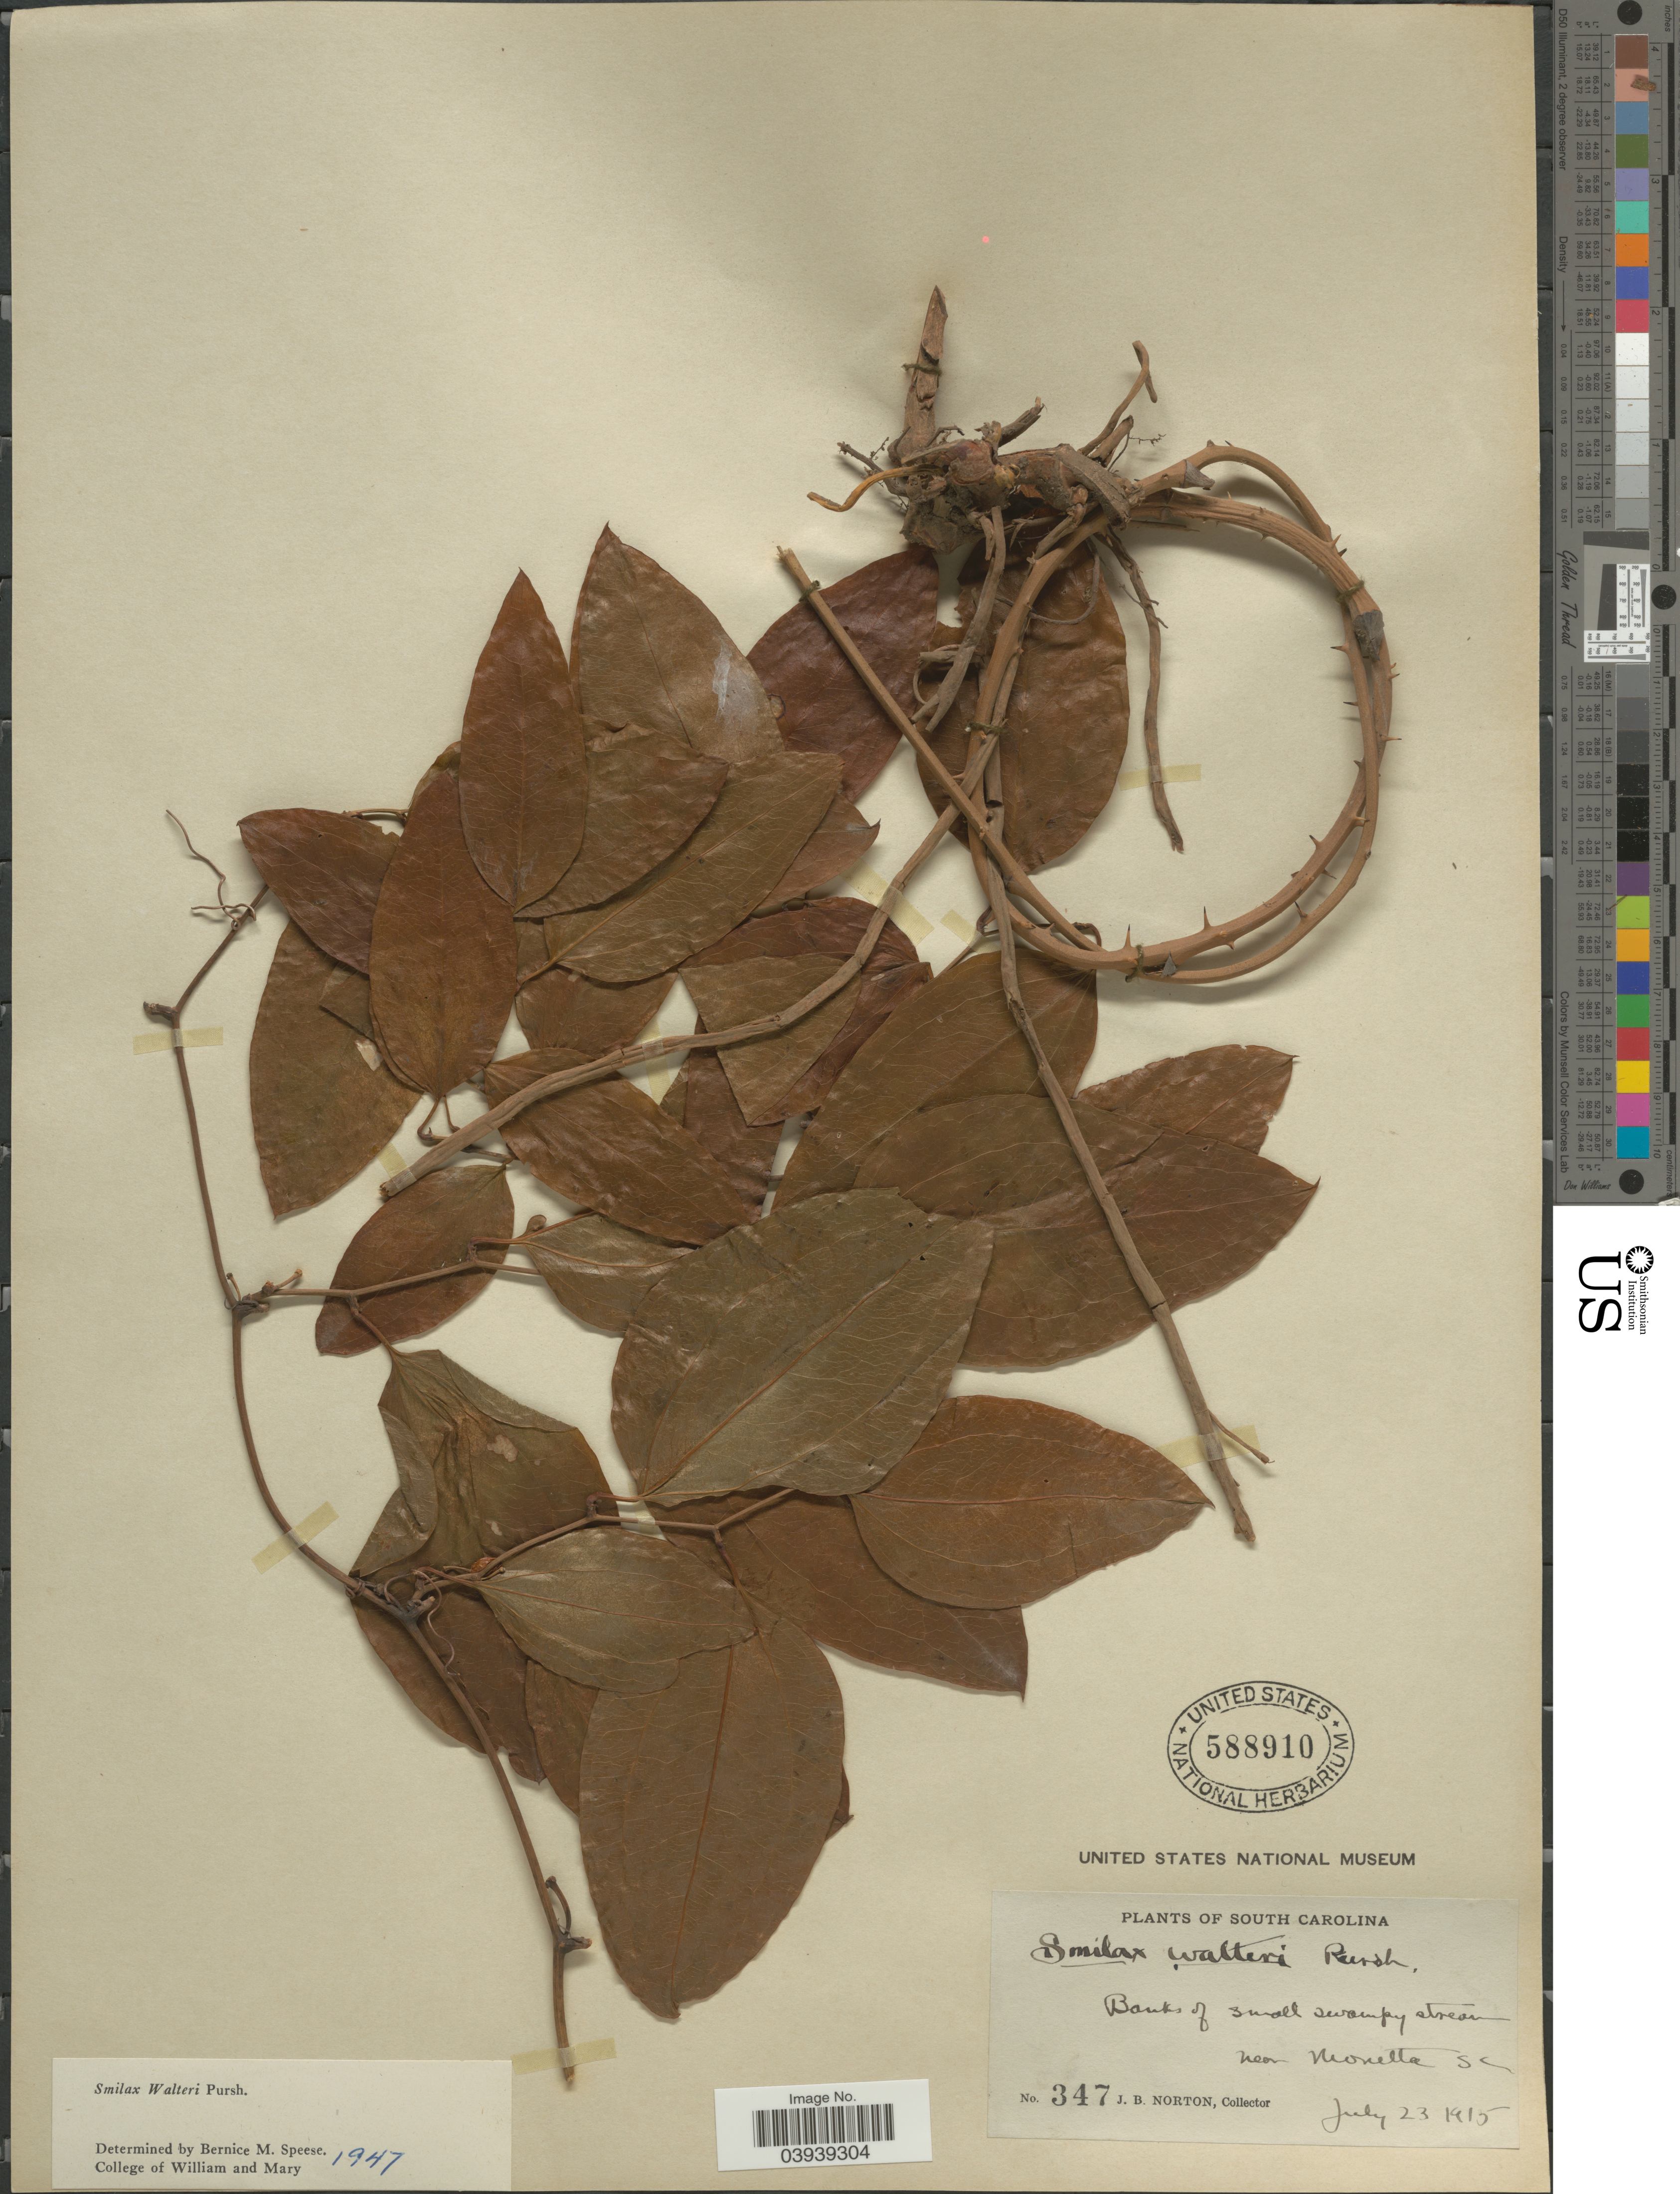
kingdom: Plantae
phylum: Tracheophyta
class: Liliopsida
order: Liliales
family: Smilacaceae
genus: Smilax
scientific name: Smilax walteri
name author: Pursh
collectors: J. B. Norton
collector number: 347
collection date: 1915-07-23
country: United States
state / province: South Carolina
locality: Banks of small swampy stream near Monetta.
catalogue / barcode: US 588910